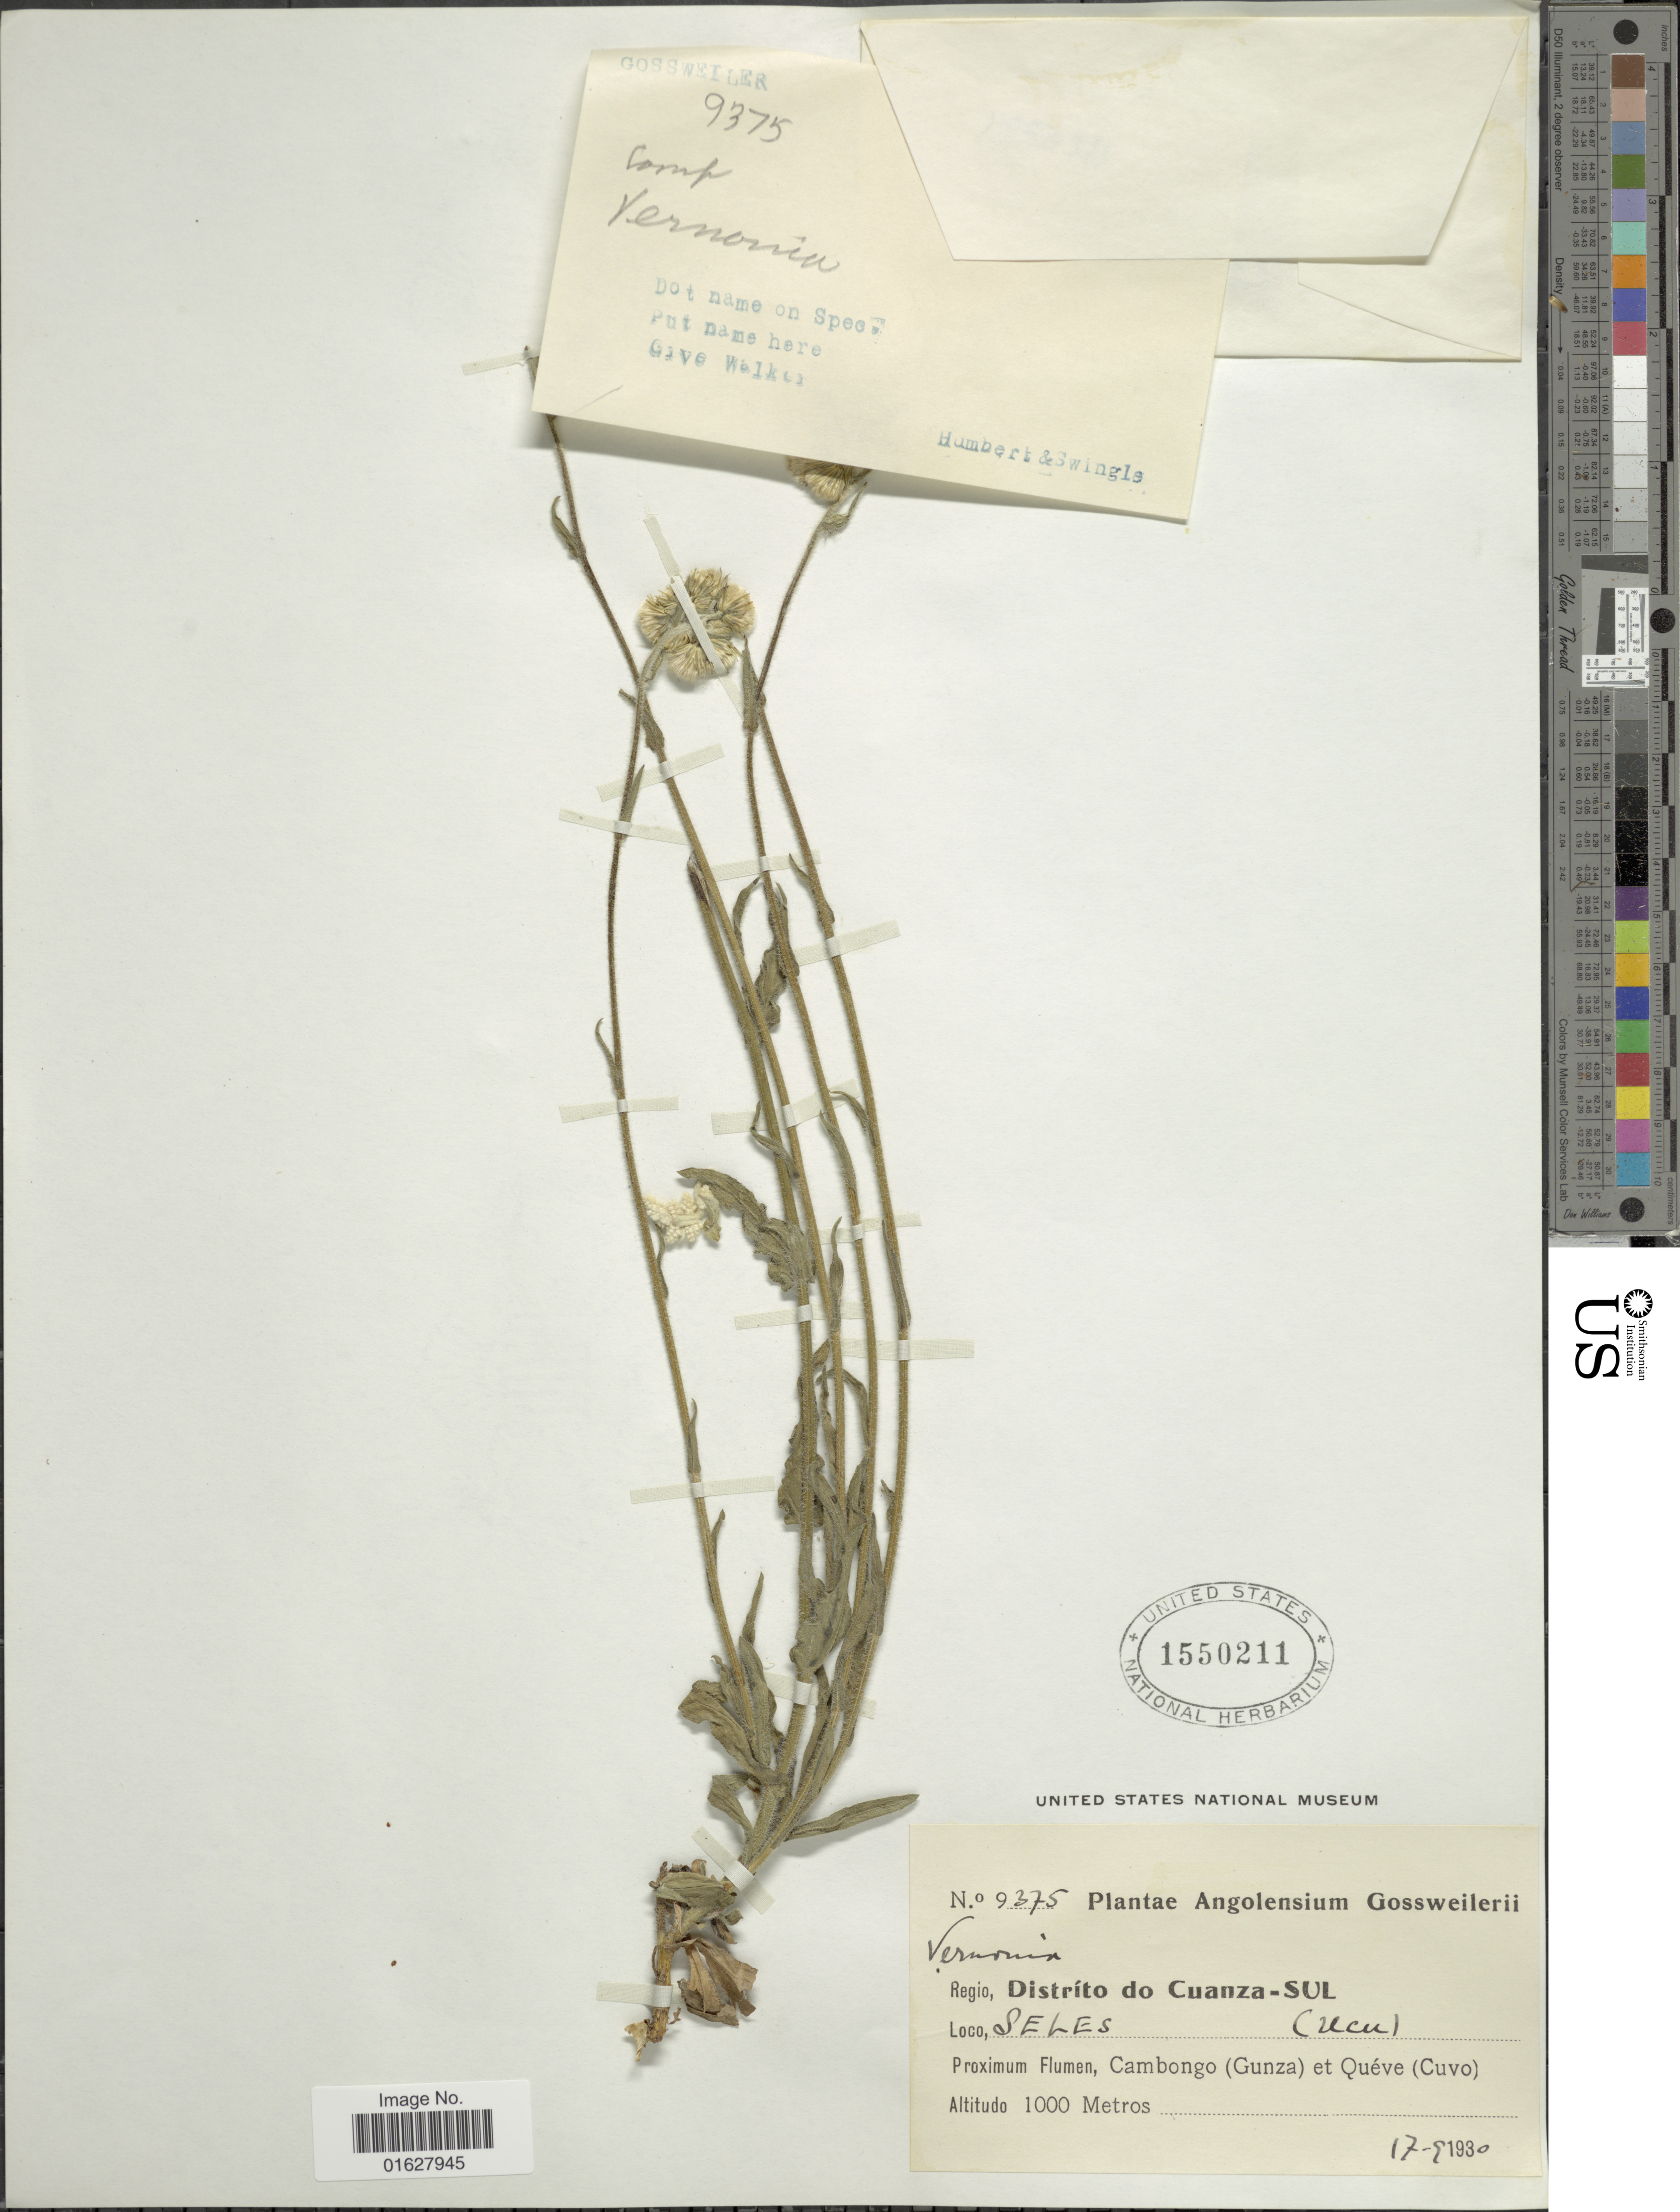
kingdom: Plantae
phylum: Tracheophyta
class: Magnoliopsida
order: Asterales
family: Asteraceae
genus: Vernonia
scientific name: Vernonia sp.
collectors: Gossweiler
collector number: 9375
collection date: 1930-09-17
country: Angola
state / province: Cuanza Sul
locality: Regio, Distrito do Cuanza Sul, Seles (ucu). Proximum Flumen, Cambongo (Gunza) et Queve (Cuvo)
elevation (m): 1000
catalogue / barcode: US 1550211